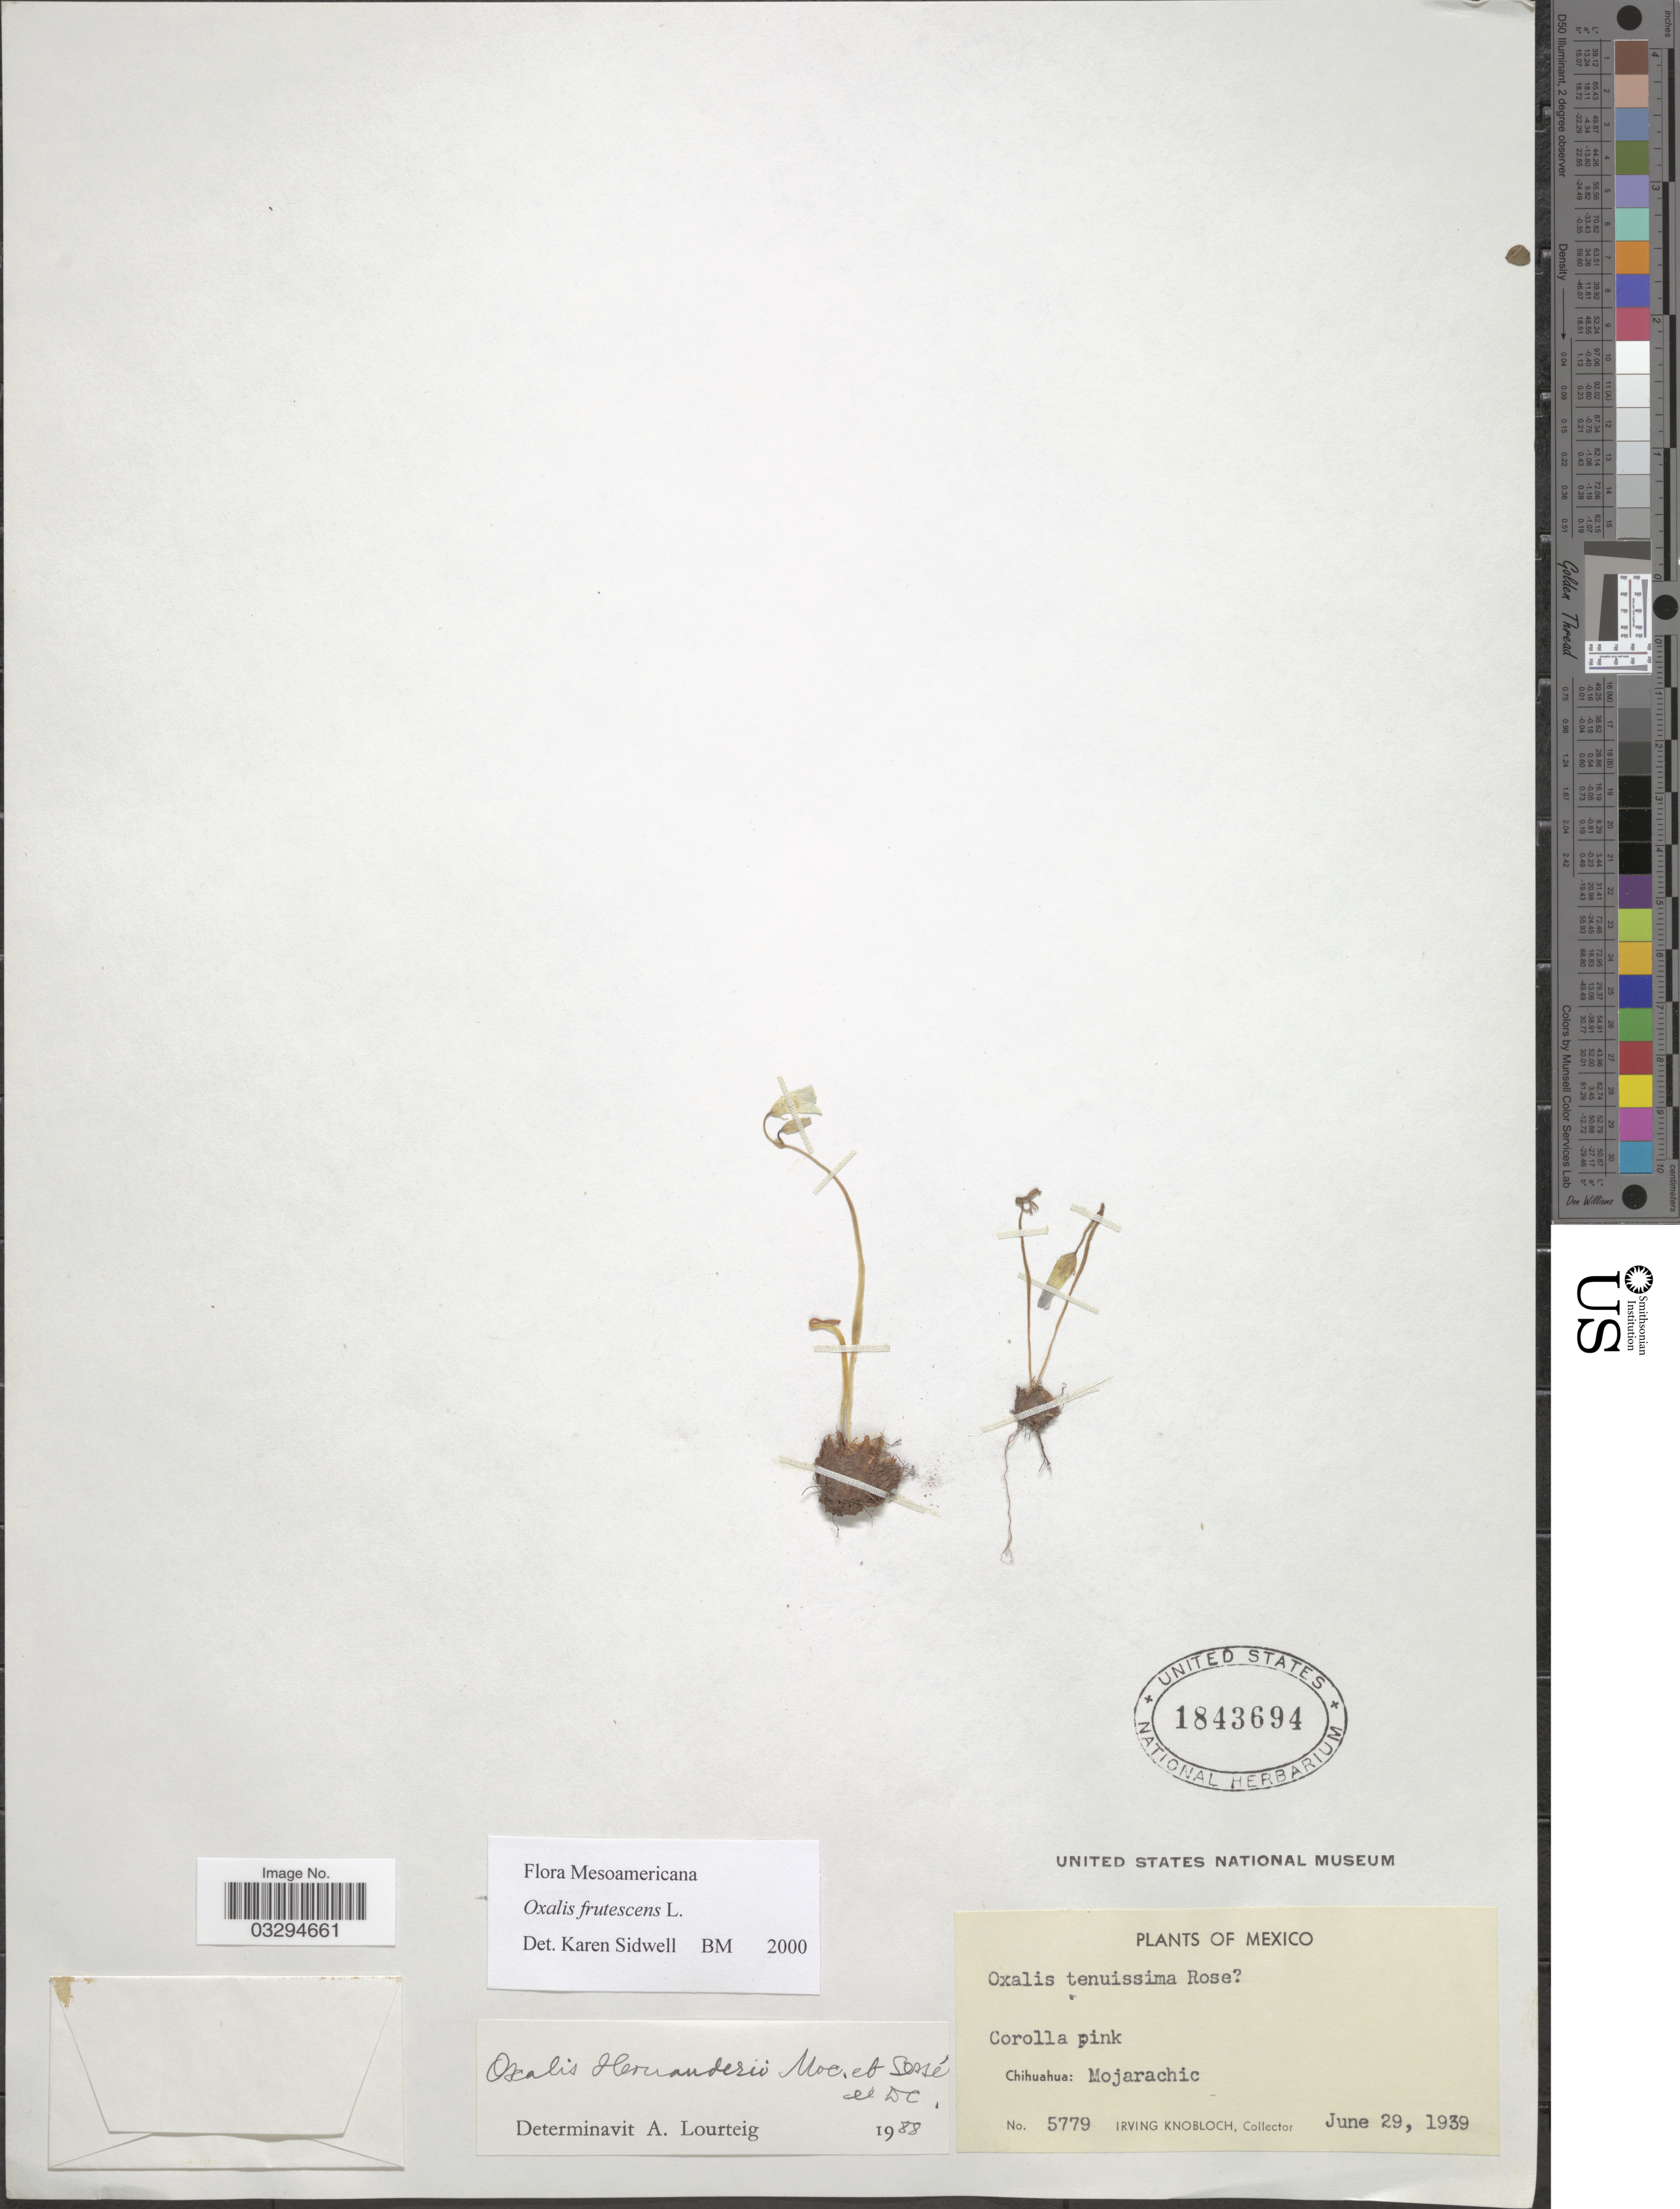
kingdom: Plantae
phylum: Tracheophyta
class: Magnoliopsida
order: Oxalidales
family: Oxalidaceae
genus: Oxalis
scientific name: Oxalis frutescens subsp. angustifolia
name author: (Kunth) Lourteig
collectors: I. W. Knobloch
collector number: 5779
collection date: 1939-06-29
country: Mexico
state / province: Chihuahua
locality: Mojarachic.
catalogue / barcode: US 1843694